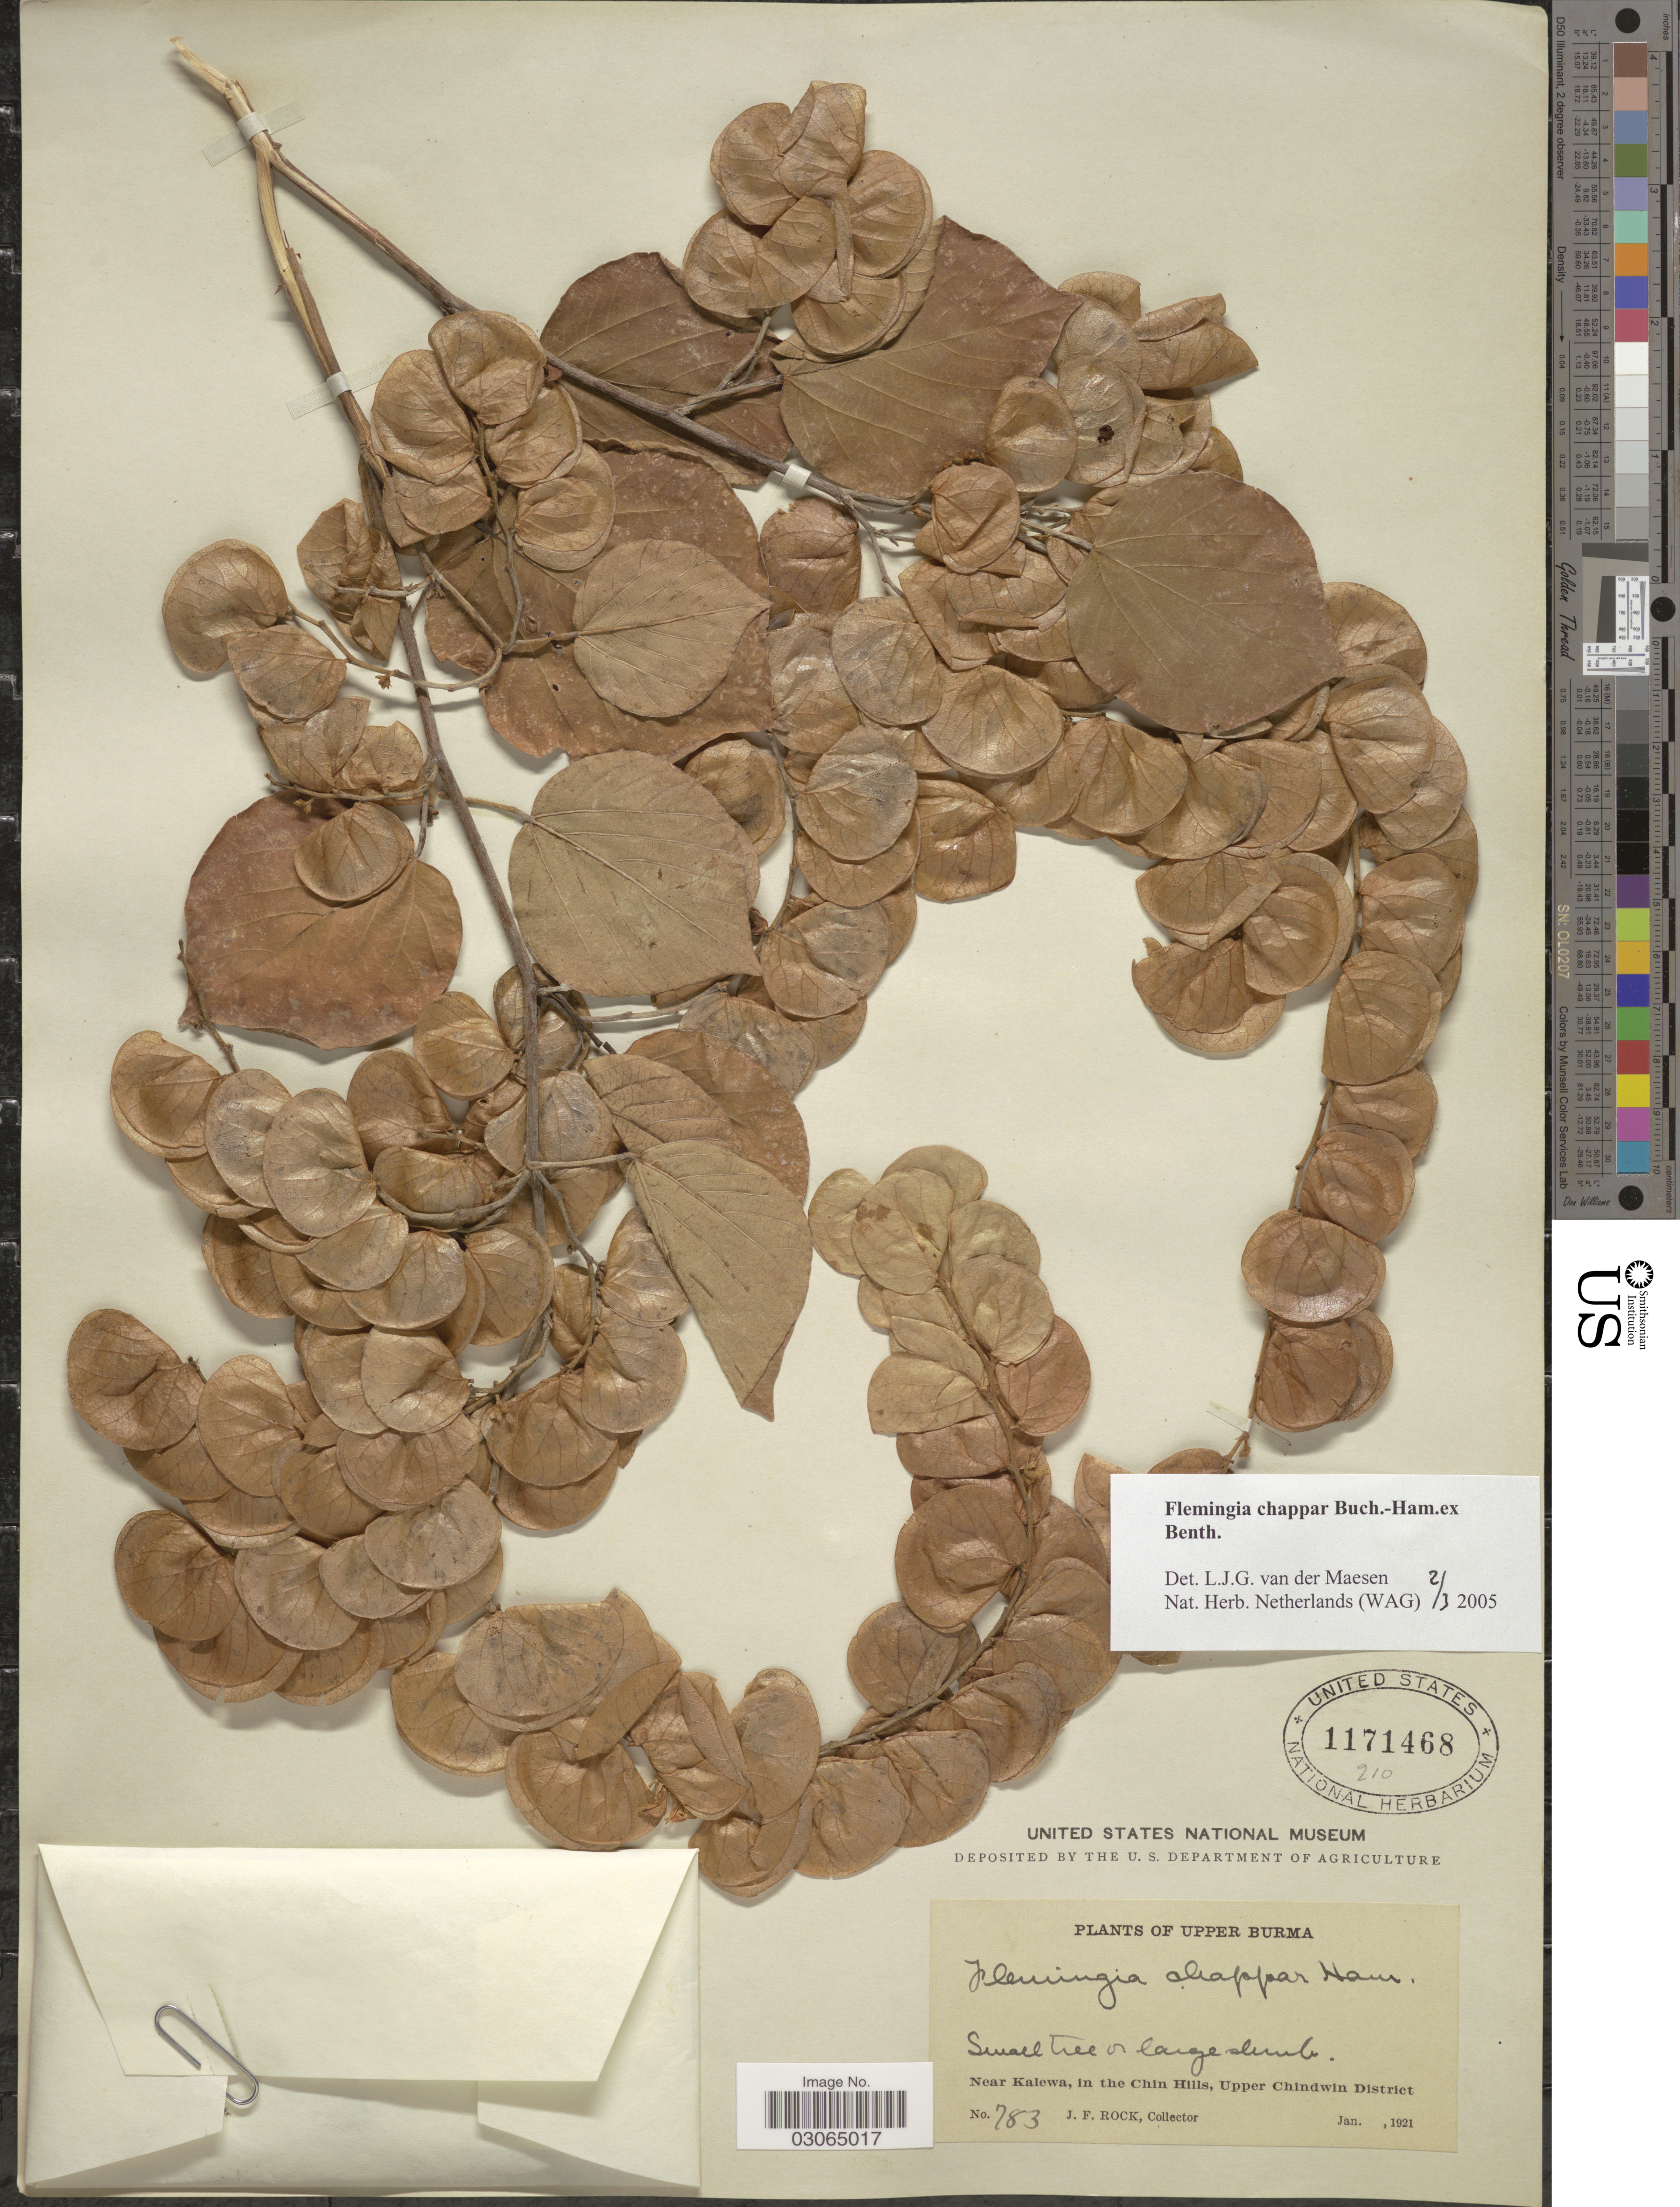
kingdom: Plantae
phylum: Tracheophyta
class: Magnoliopsida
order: Fabales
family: Fabaceae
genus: Flemingia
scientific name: Flemingia chappar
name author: Benth.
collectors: J. Rock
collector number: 783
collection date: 1921-01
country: Myanmar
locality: Upper Burma. Near Kalewa, in the Chin Hills, Upper Chindwin District.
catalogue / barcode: US 1171468